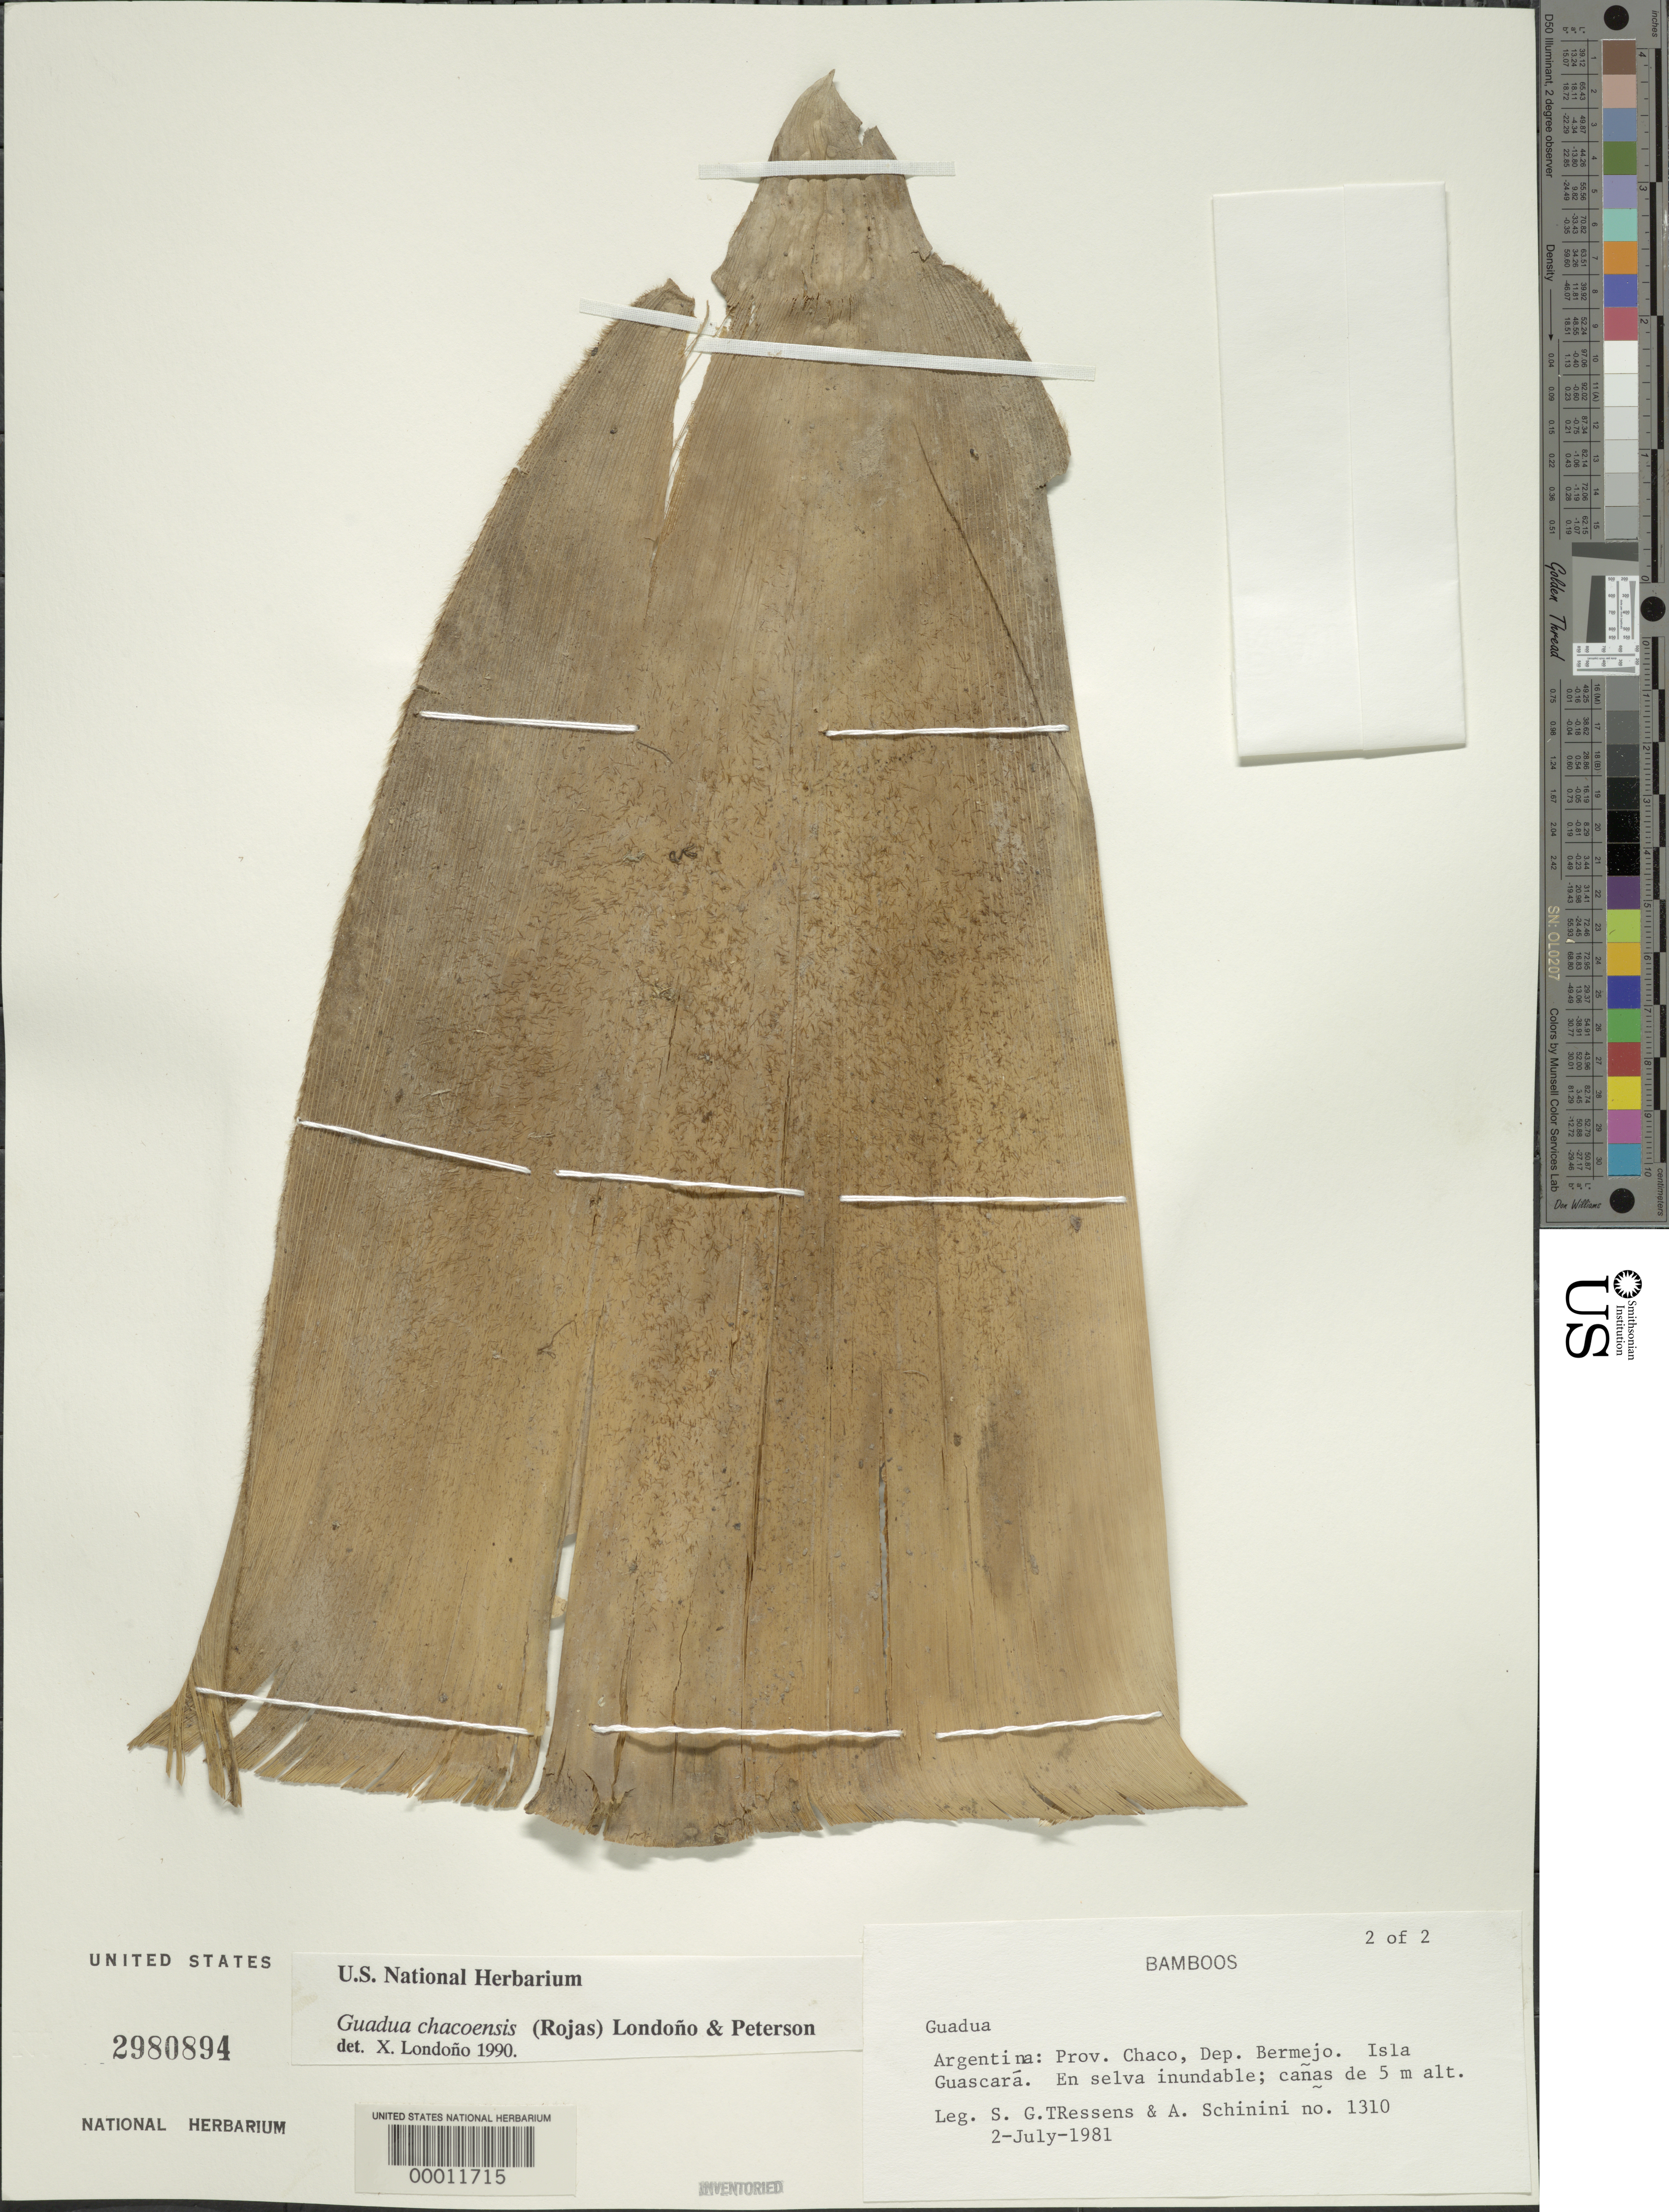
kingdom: Plantae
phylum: Tracheophyta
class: Liliopsida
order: Poales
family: Poaceae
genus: Guadua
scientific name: Guadua chacoensis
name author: (Rojas) Londoño & P.M. Peterson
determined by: Londoño, X., (TULV), Jardin Botanico "Juan Maria Cespedes"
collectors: S. Tressens & A. Schinini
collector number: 1310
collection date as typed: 02 Jul 1981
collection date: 1981-07-02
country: Argentina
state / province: Chaco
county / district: Bermejo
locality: Isla Guascara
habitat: Inundated forest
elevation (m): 5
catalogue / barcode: US 2980894